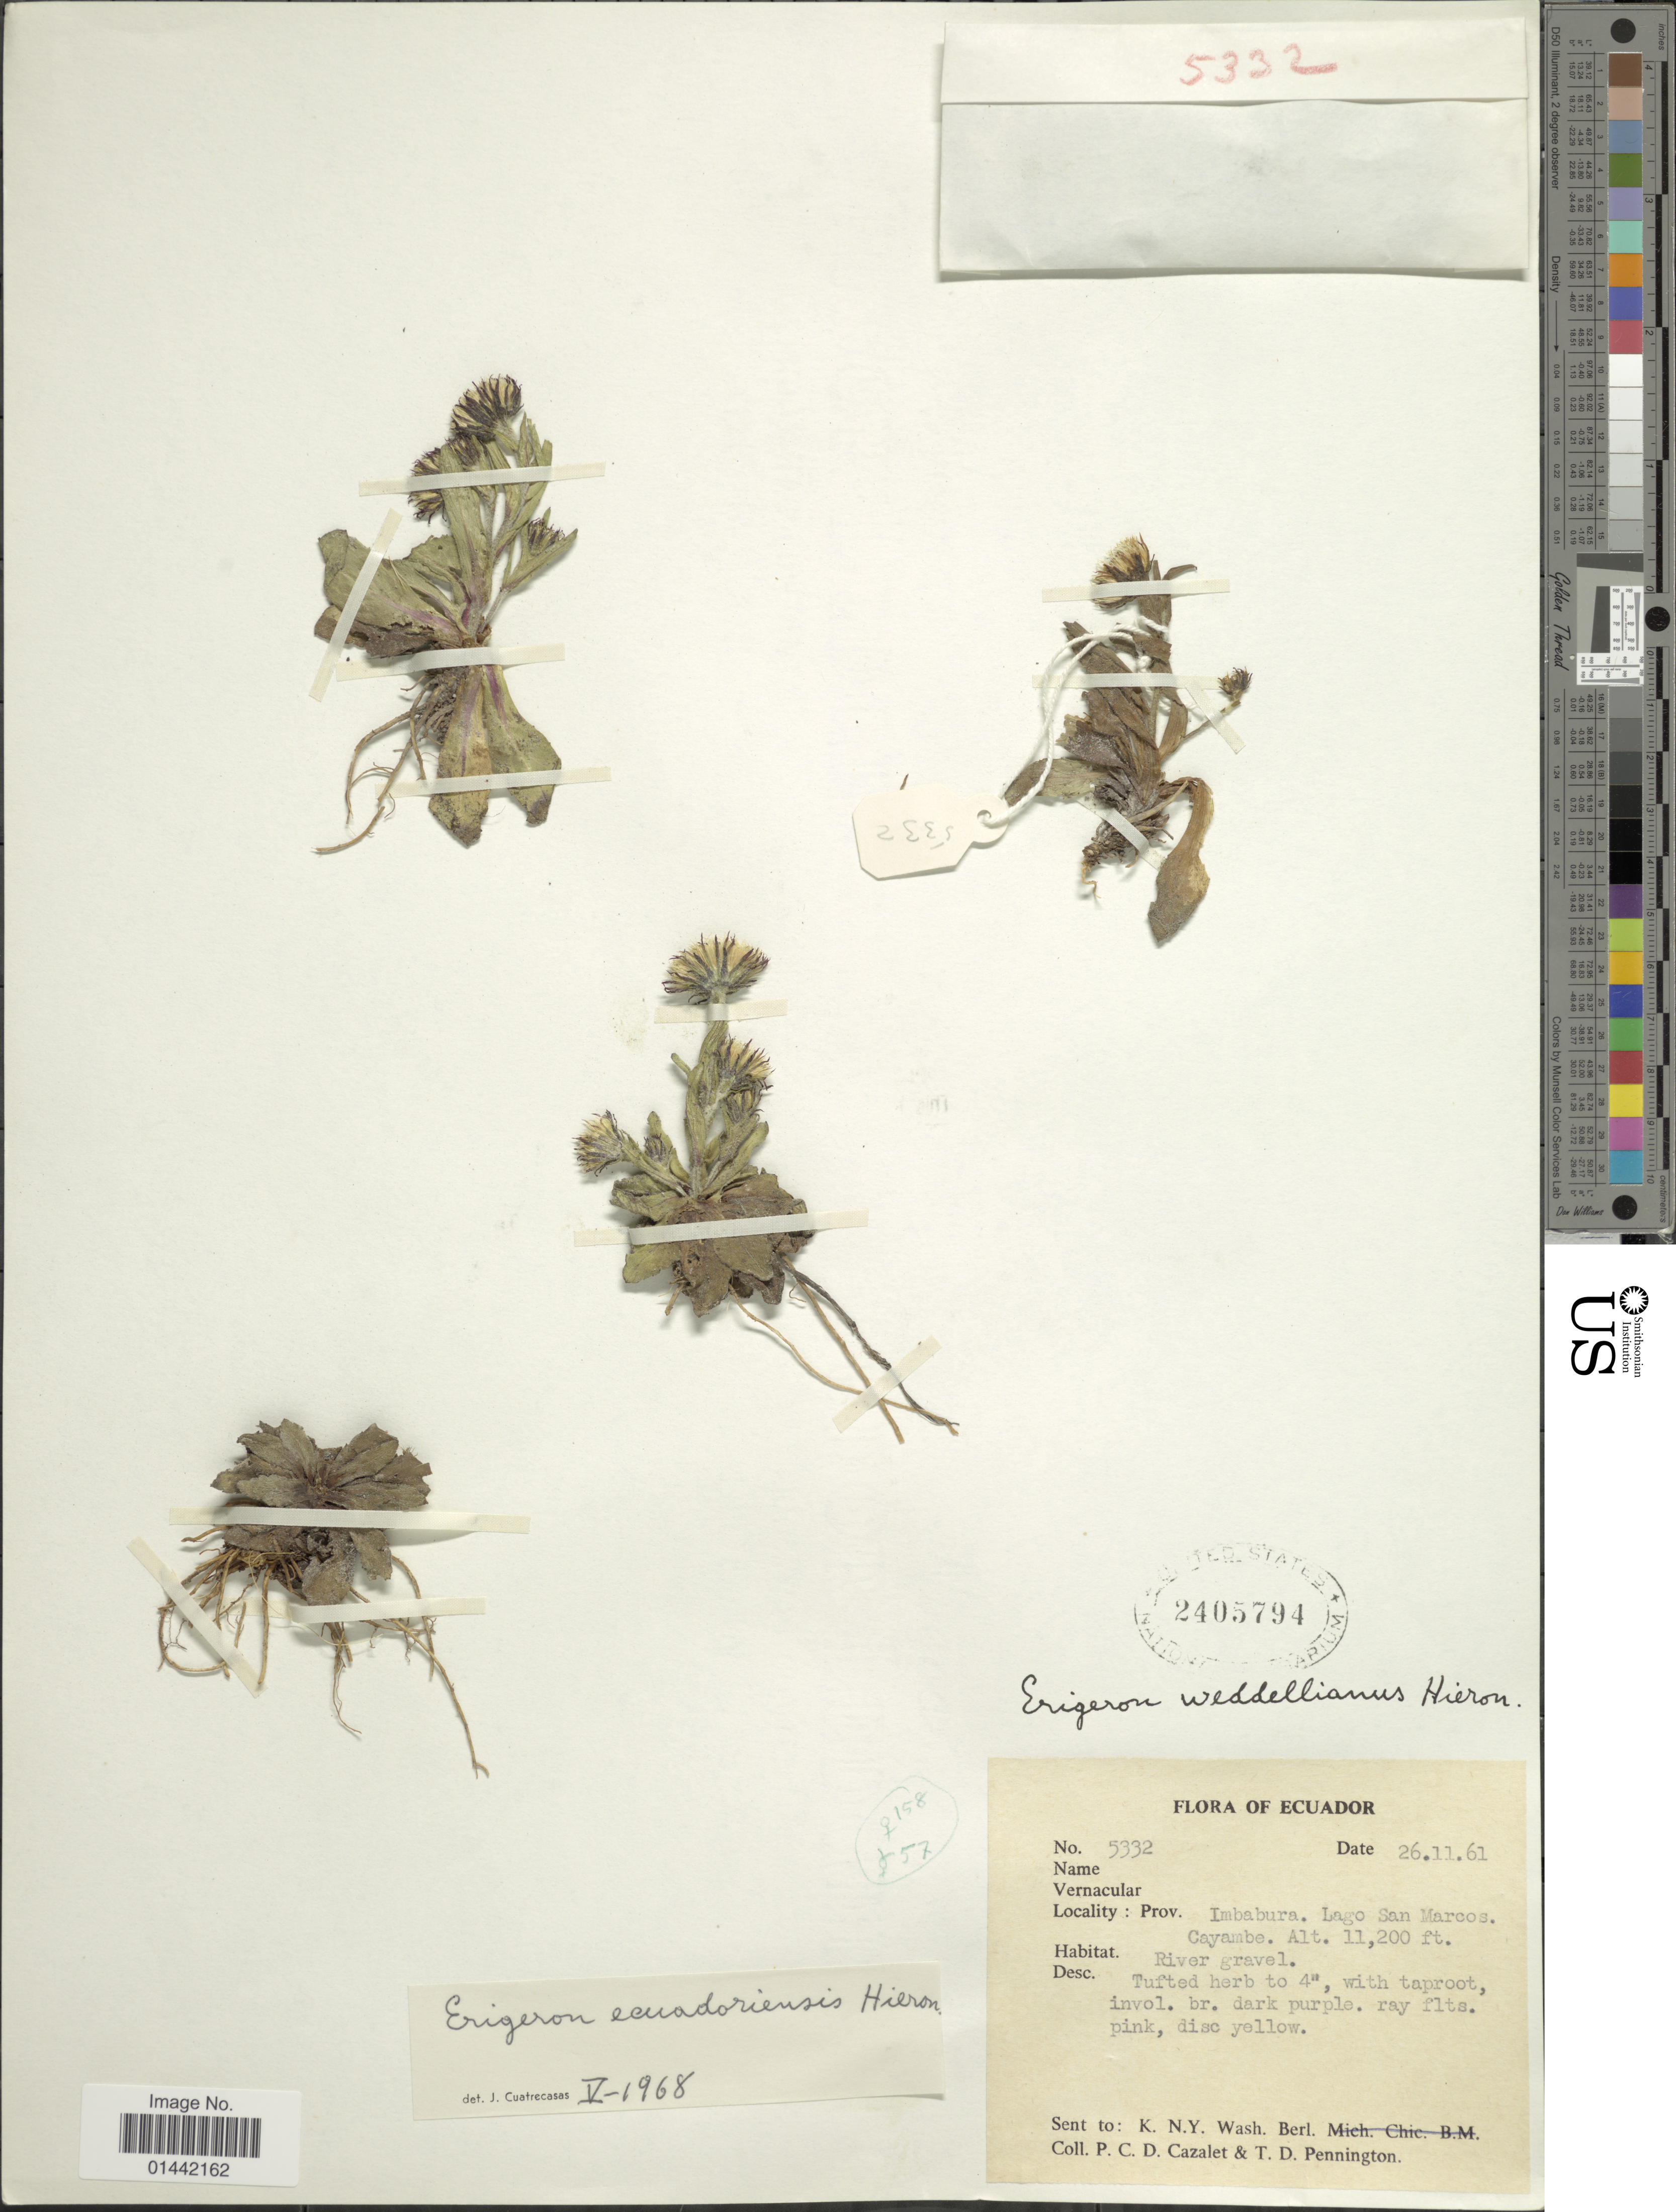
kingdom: Plantae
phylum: Tracheophyta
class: Magnoliopsida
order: Asterales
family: Asteraceae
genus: Erigeron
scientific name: Erigeron equadoriensis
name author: Hieron.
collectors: P. C. D. Cazalet & T. D. Pennington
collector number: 5332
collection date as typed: Transcribed d/m/y: 26/2/61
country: Ecuador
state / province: Imbabura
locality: Lago San Marcos, Cayambe, River gravel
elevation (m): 3414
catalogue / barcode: US 2405794